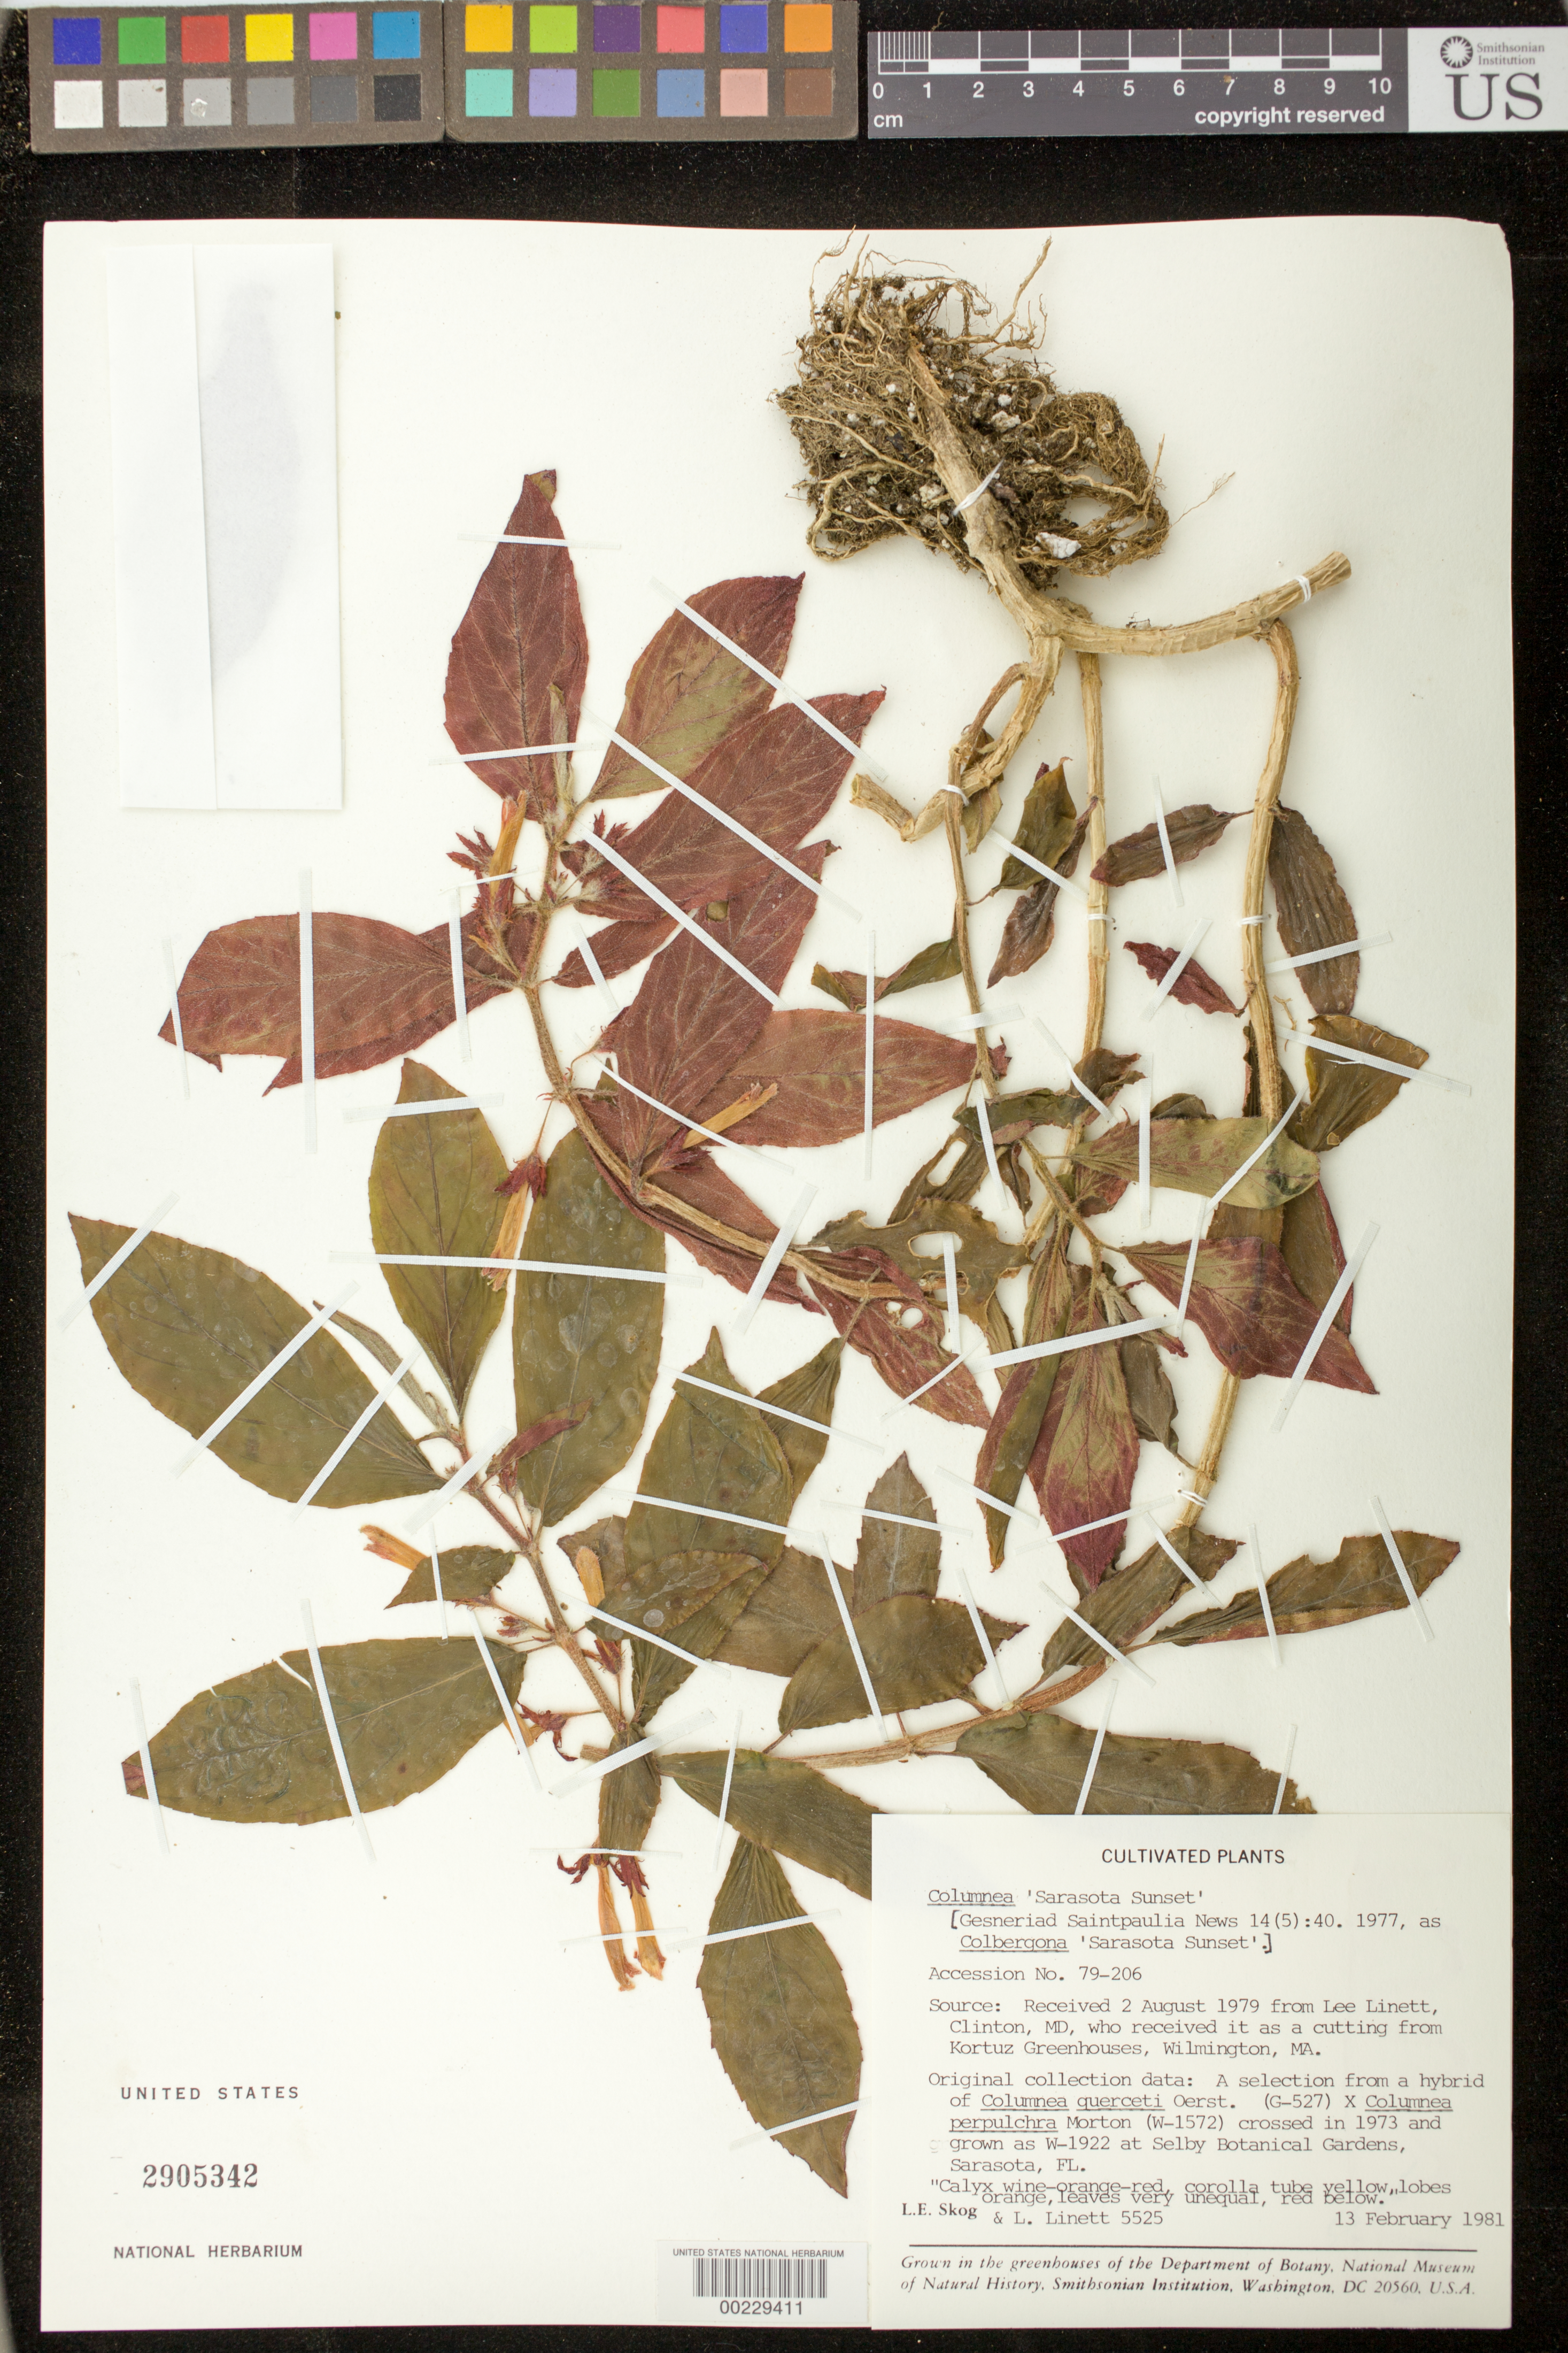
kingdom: Plantae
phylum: Tracheophyta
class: Magnoliopsida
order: Lamiales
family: Gesneriaceae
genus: Columnea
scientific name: Columnea 'Sarasota Sunset'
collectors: L. E. Skog & L. Linett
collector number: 5525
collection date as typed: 13 Feb 1981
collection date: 1981-02-13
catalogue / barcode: US 2905342